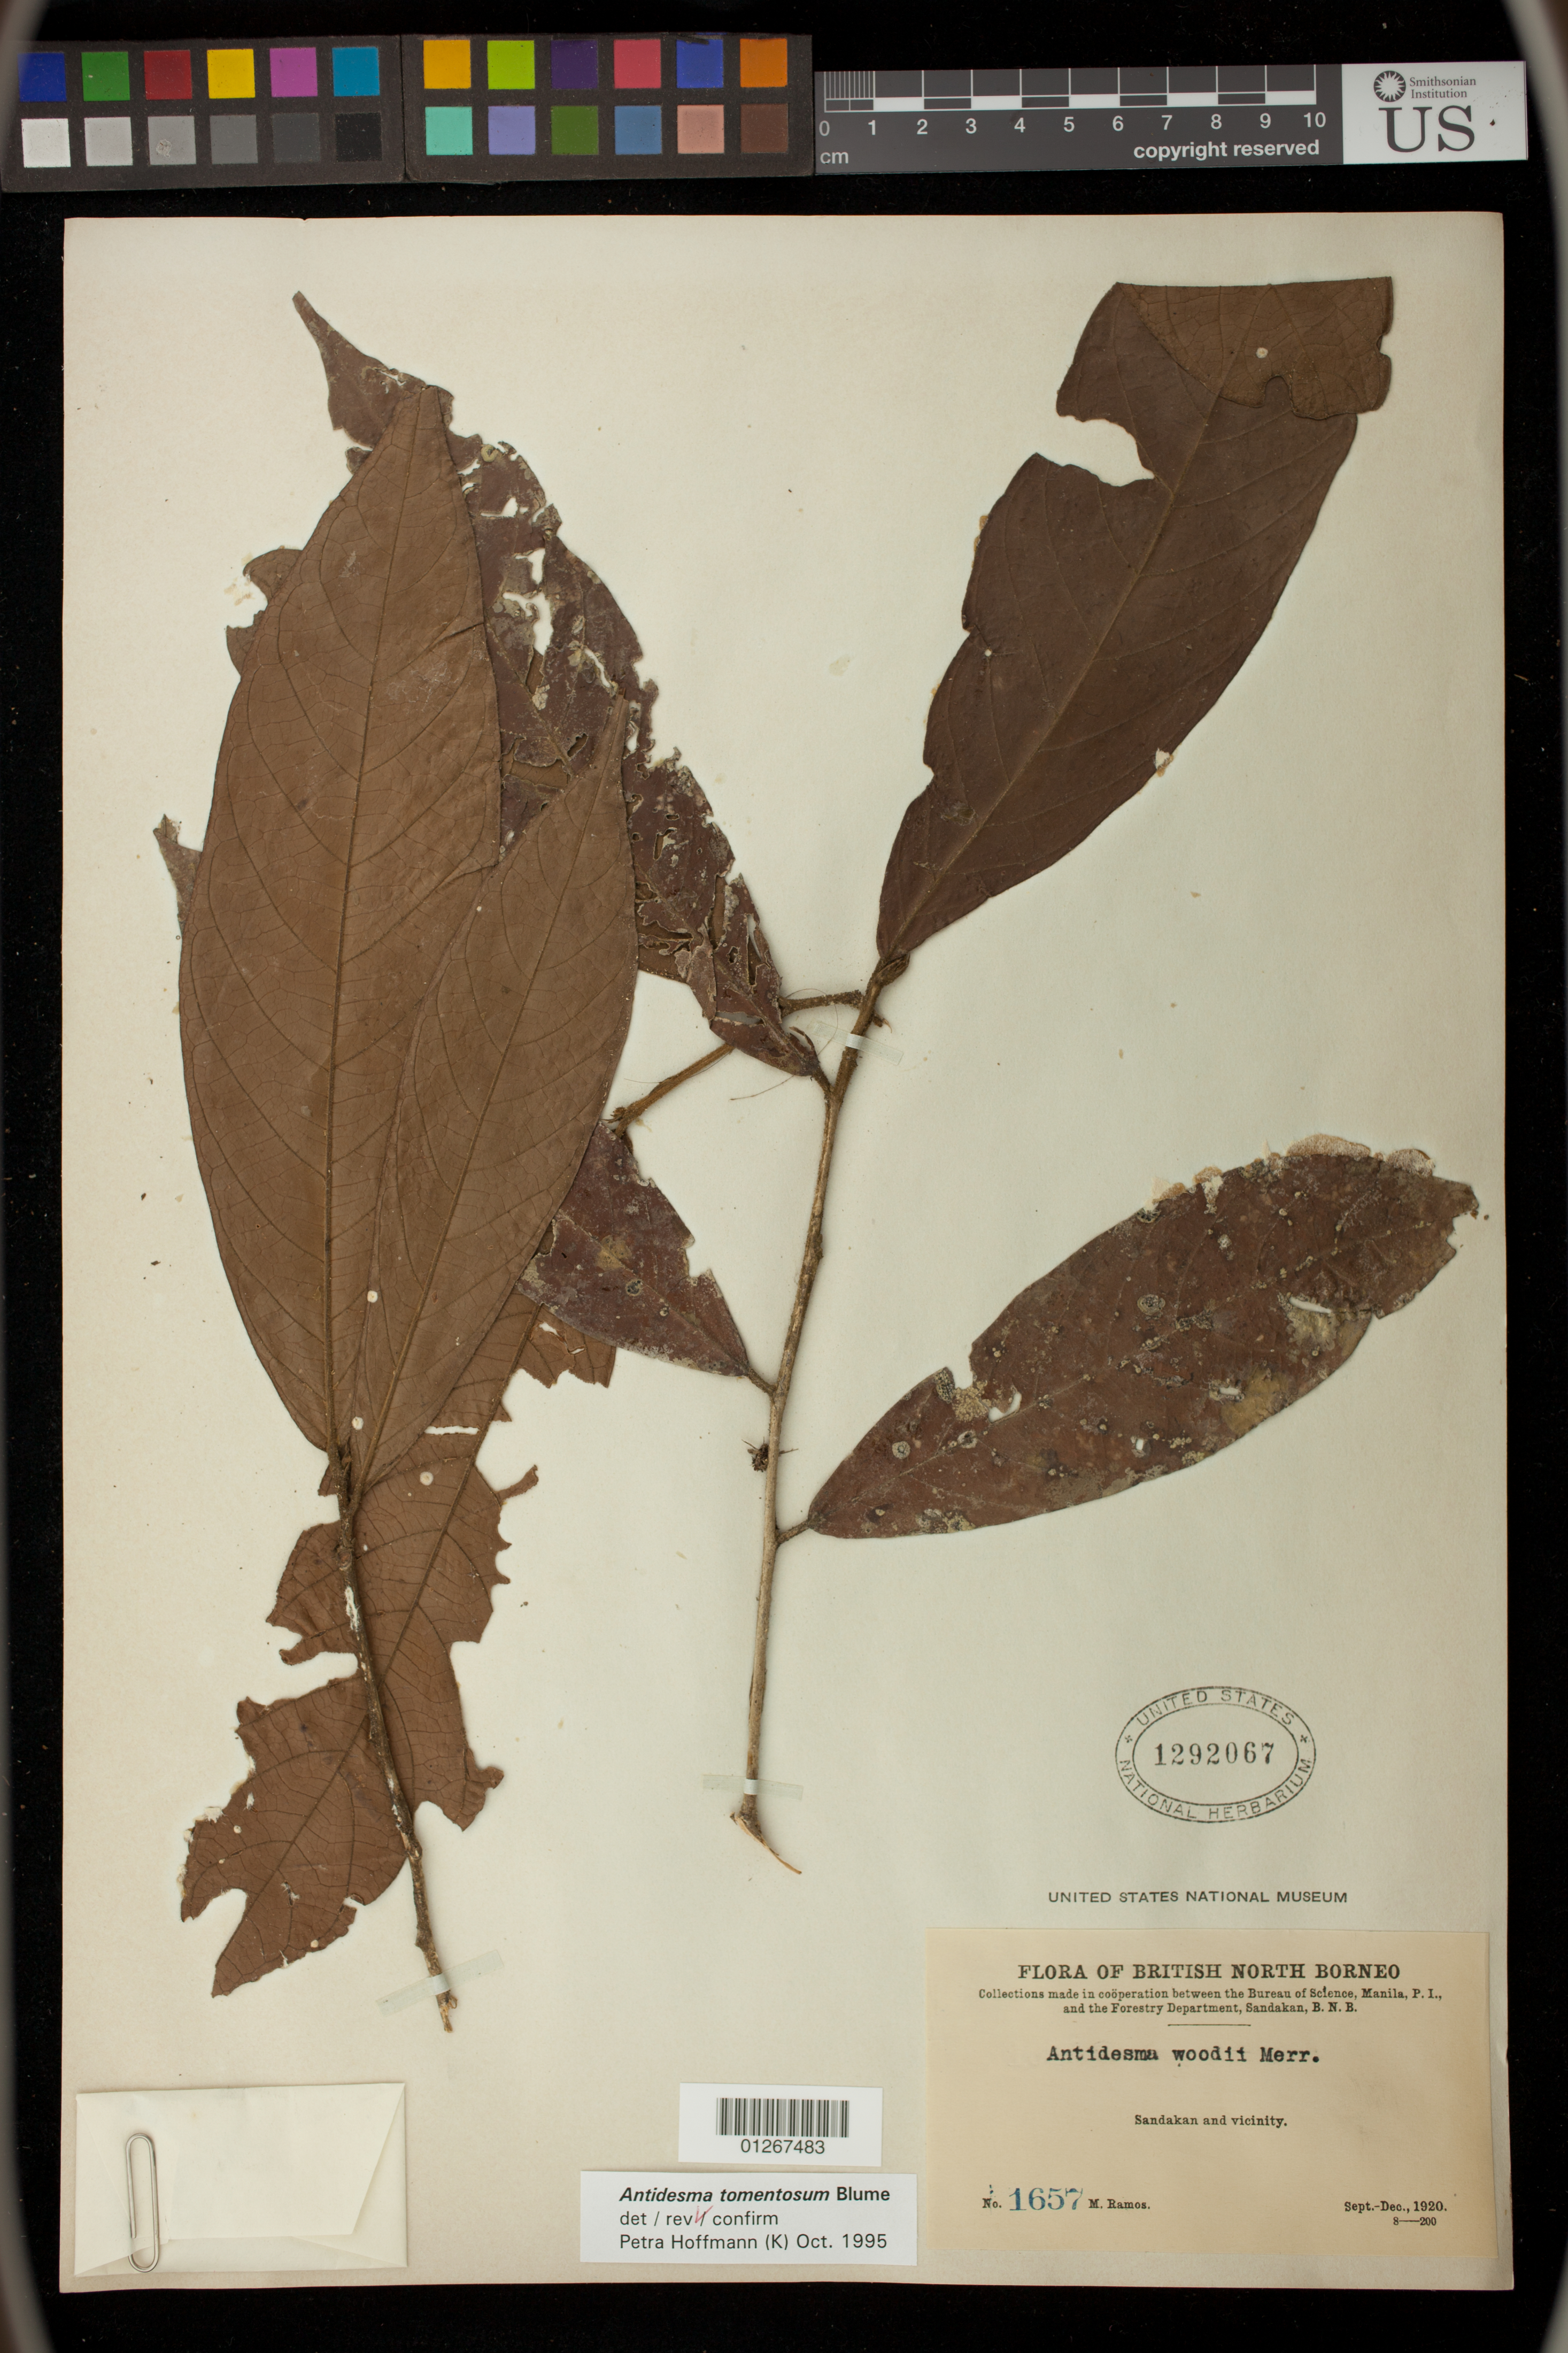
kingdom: Plantae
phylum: Tracheophyta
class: Magnoliopsida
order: Malpighiales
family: Phyllanthaceae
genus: Antidesma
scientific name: Antidesma tomentosum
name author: Blume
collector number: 1657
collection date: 1920-09/1920-12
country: Malaysia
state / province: Sabah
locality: Sandakan Division and vicinity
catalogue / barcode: US 1292067